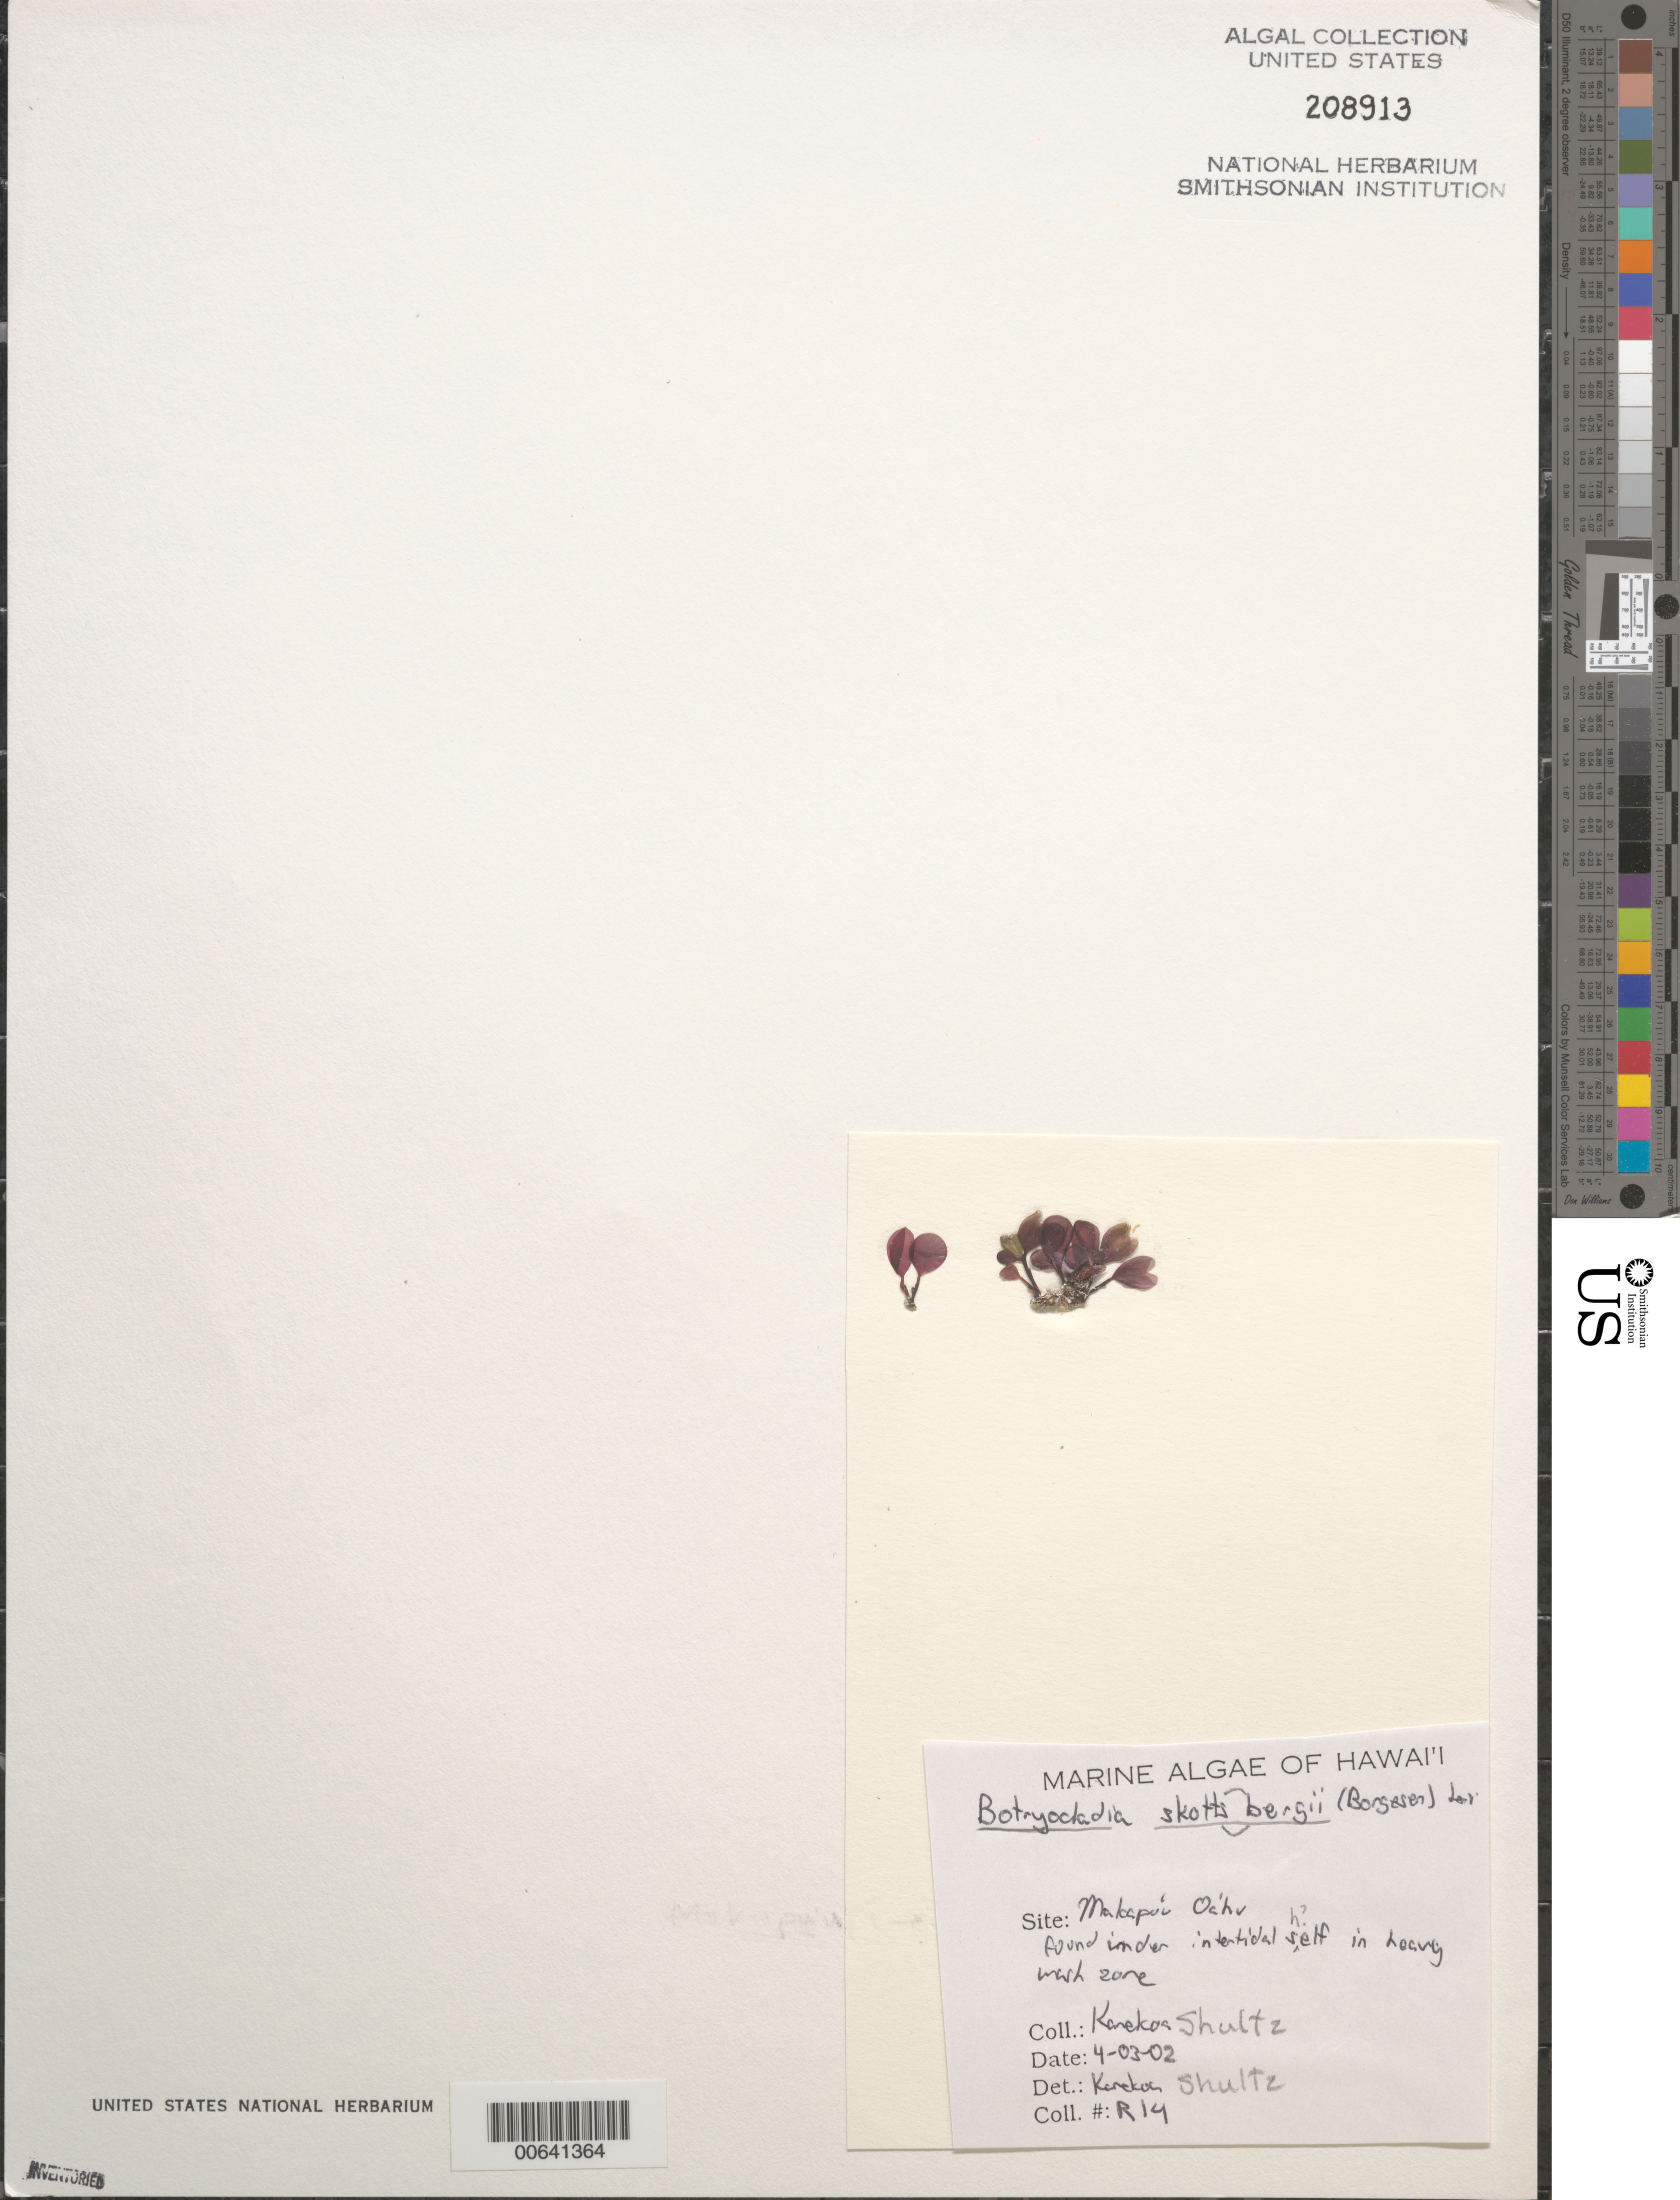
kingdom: Plantae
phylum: Rhodophyta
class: Florideophyceae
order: Rhodymeniales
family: Rhodymeniaceae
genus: Botryocladia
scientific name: Botryocladia skottsbergii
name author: (Børgesen) Levring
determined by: Shultz, K.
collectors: K. Shultz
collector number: R14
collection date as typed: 03 Apr 2002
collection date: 2002-04-03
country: United States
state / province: Hawaii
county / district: Honolulu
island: Oahu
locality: Makapu'u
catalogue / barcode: US 208913